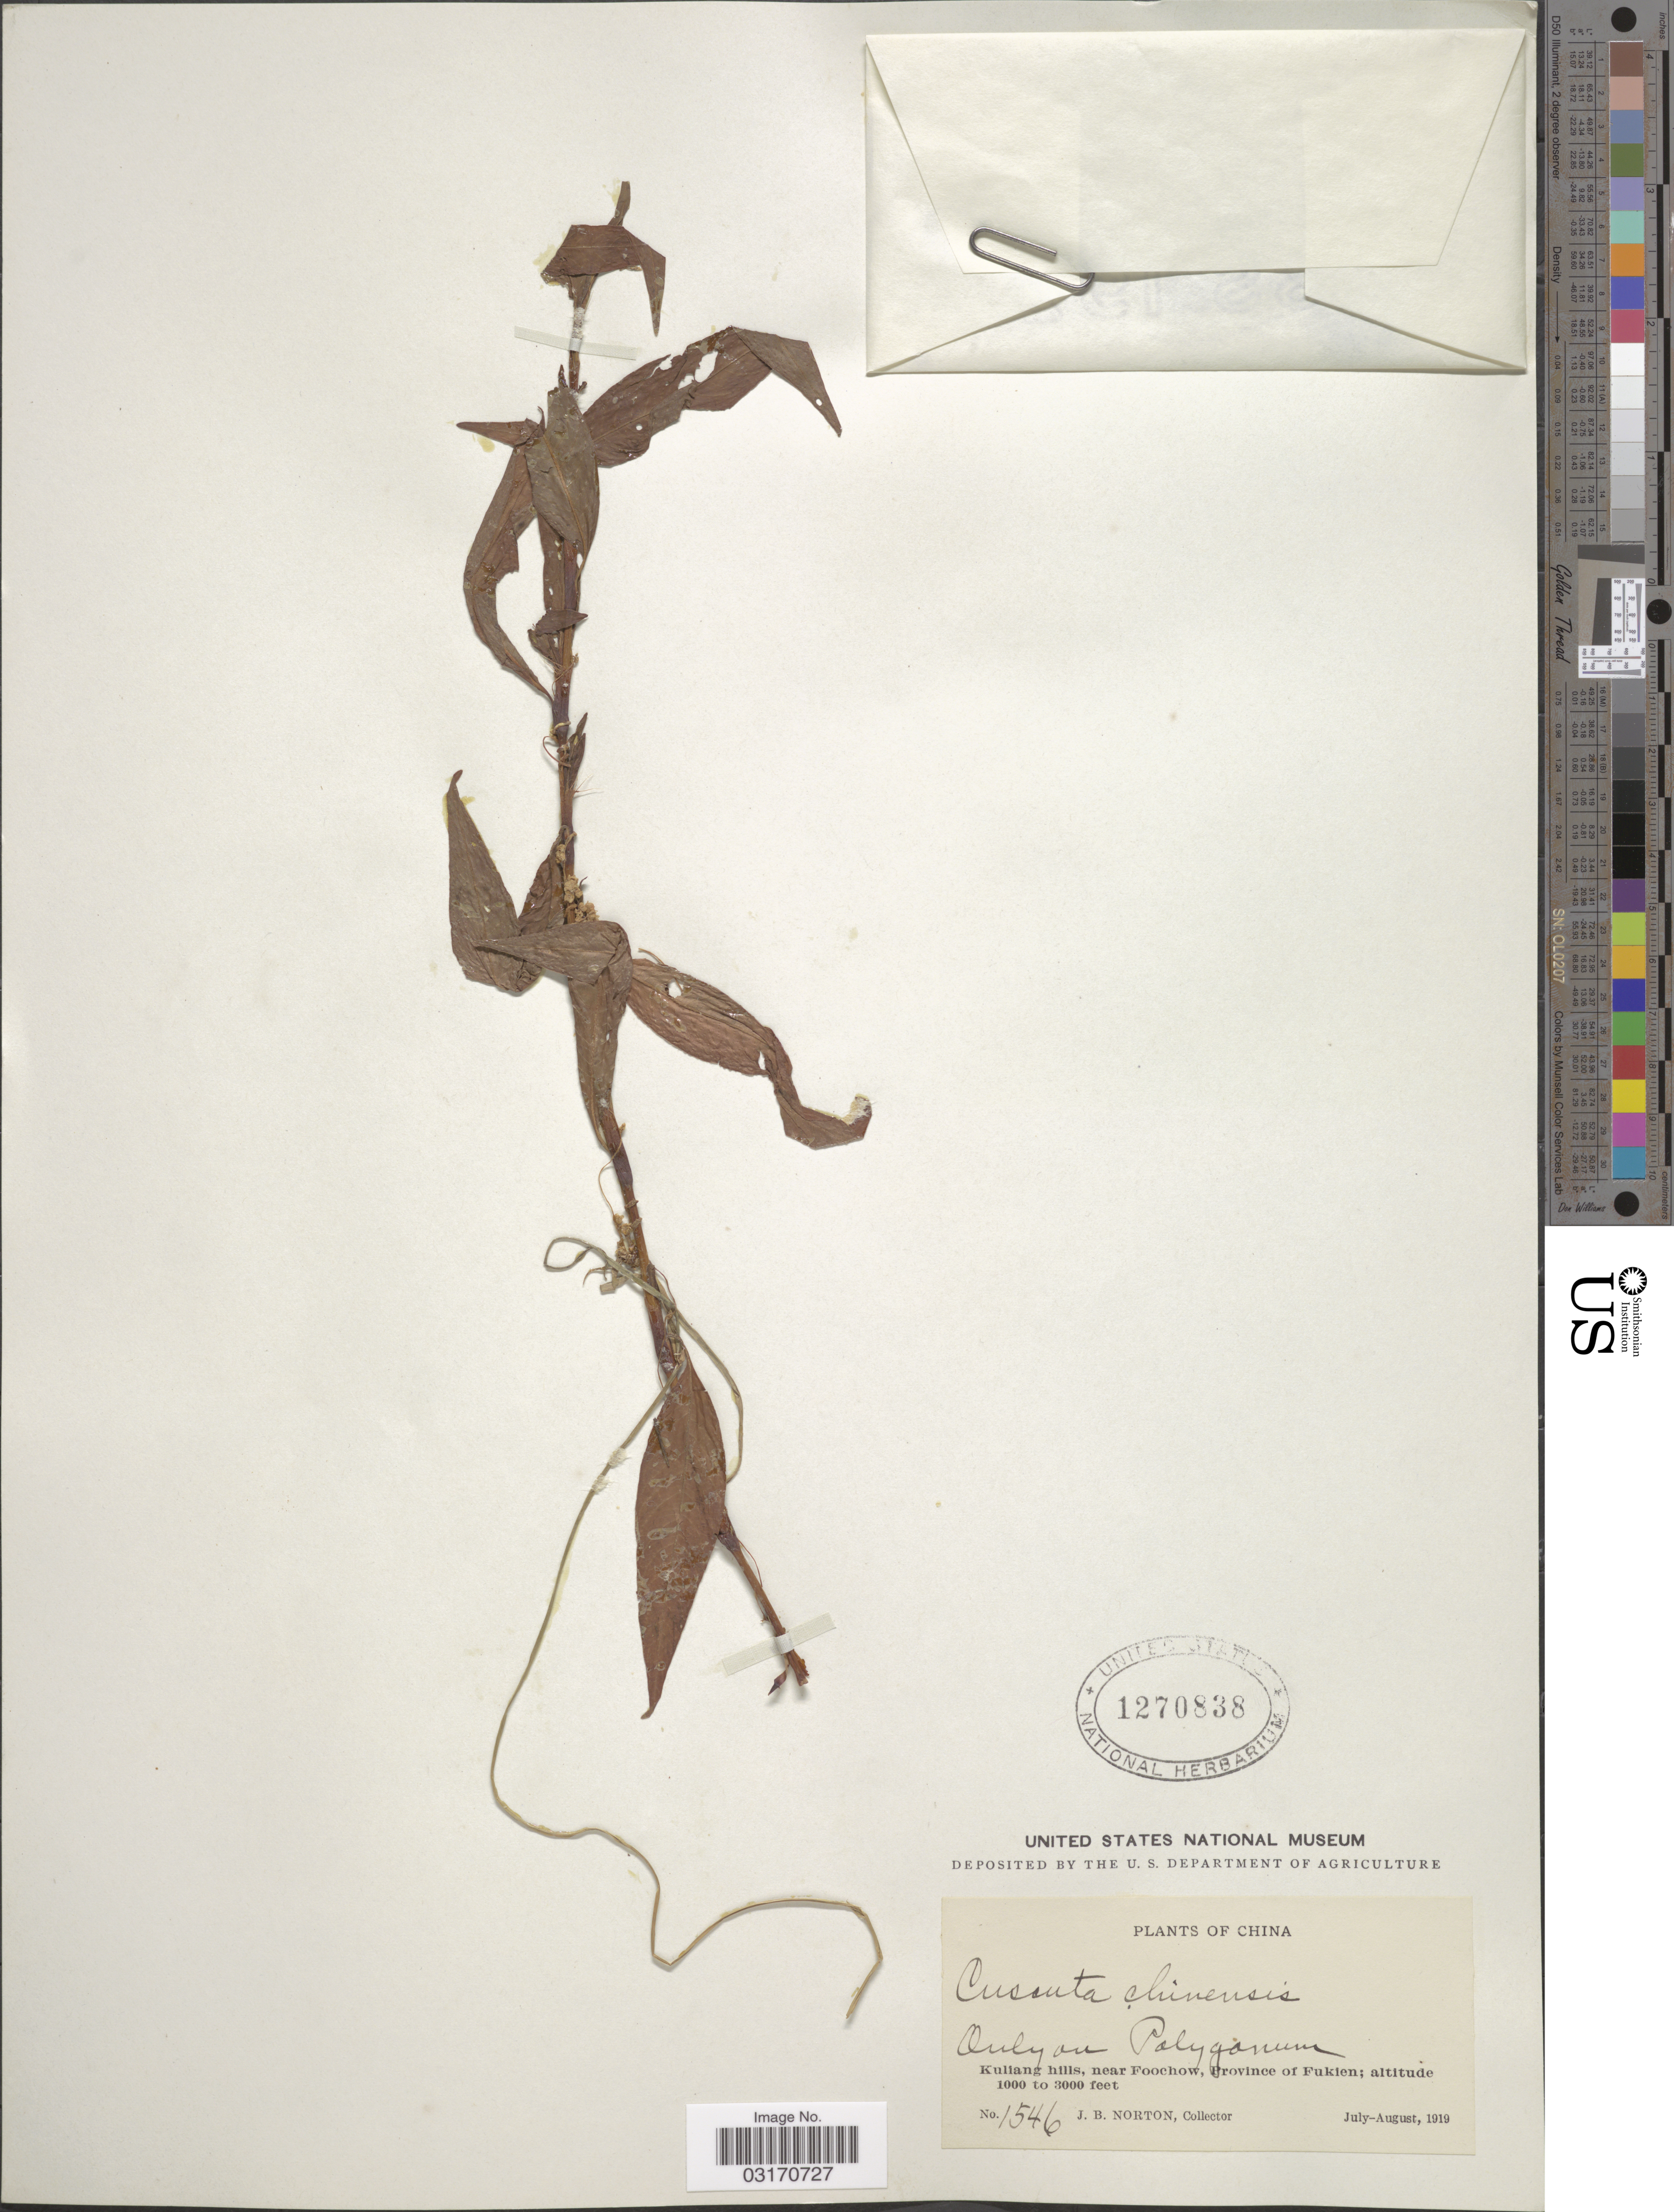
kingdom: Plantae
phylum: Tracheophyta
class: Magnoliopsida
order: Solanales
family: Convolvulaceae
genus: Cuscuta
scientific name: Cuscuta chinensis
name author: Lam.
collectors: J. B. Norton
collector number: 1546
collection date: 1919-07/1919-08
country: China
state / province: Fujian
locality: Kuliang hills, near Foochow, Province of Fukien.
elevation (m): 305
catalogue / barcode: US 1270838